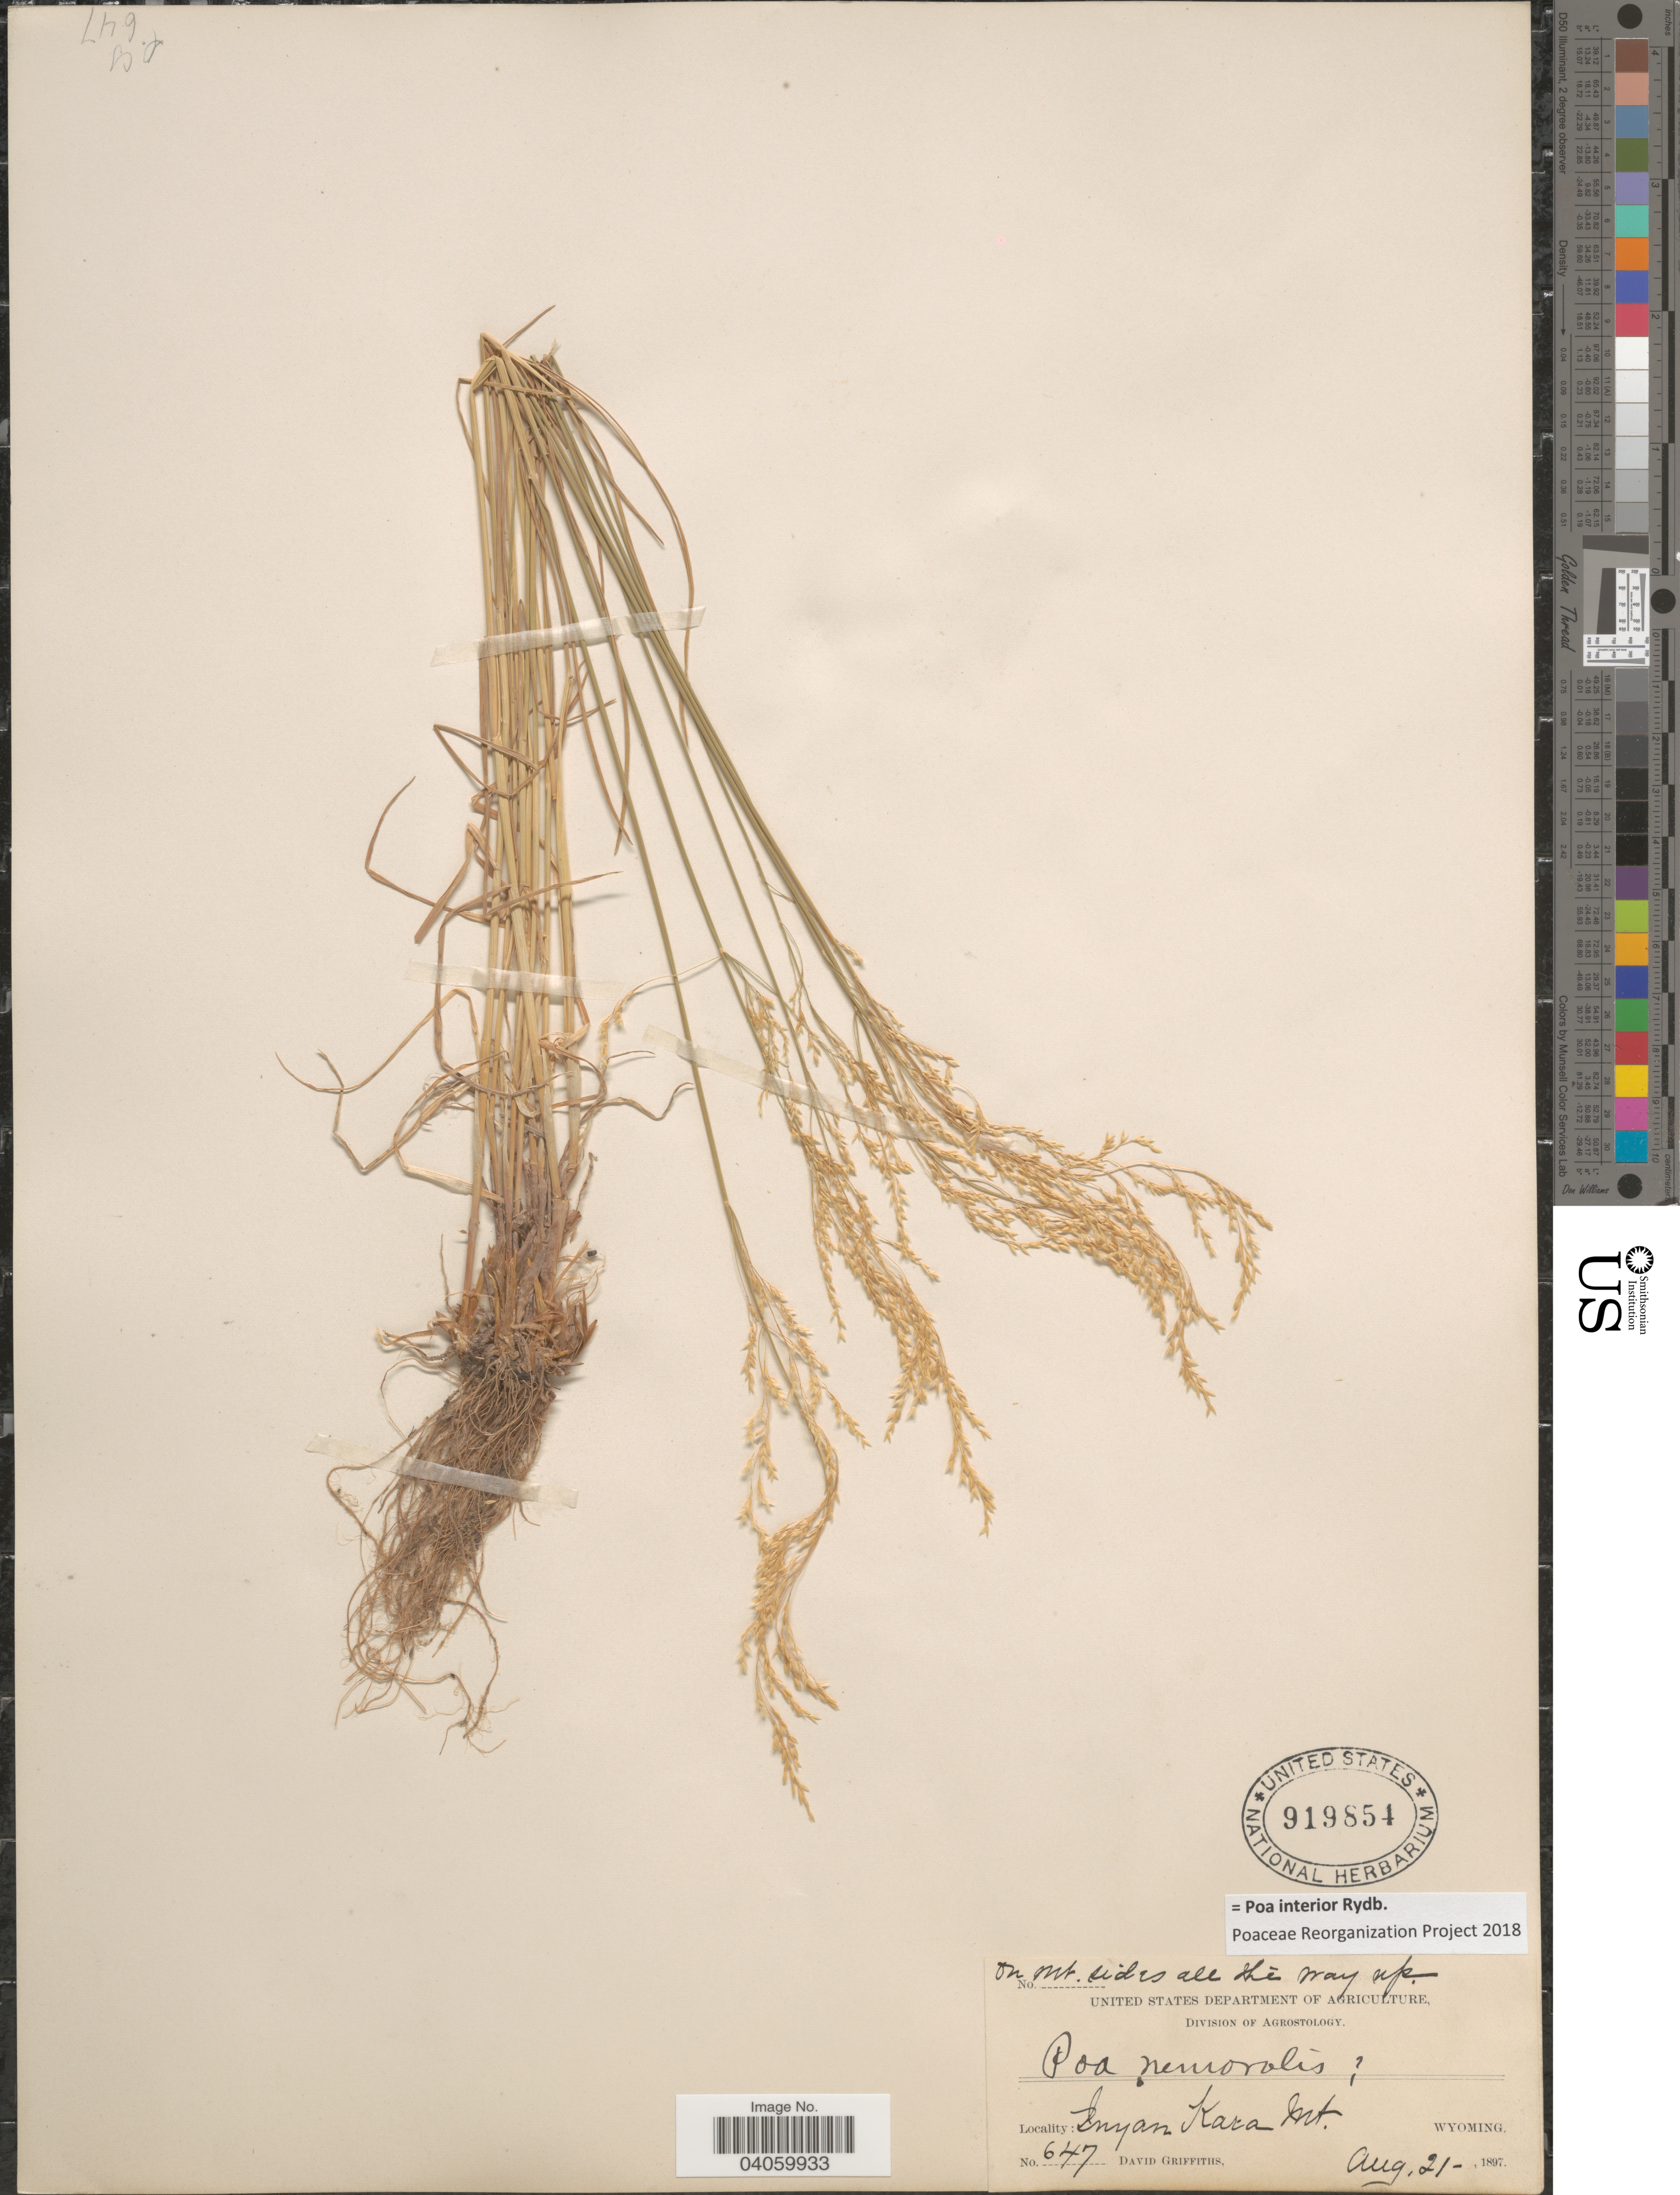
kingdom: Plantae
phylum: Tracheophyta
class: Liliopsida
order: Poales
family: Poaceae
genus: Poa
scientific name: Poa interior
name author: Rydb.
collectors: D. Griffiths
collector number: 647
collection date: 1897-08-21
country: United States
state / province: Wyoming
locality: Inyan Kara Mt.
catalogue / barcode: US 919854